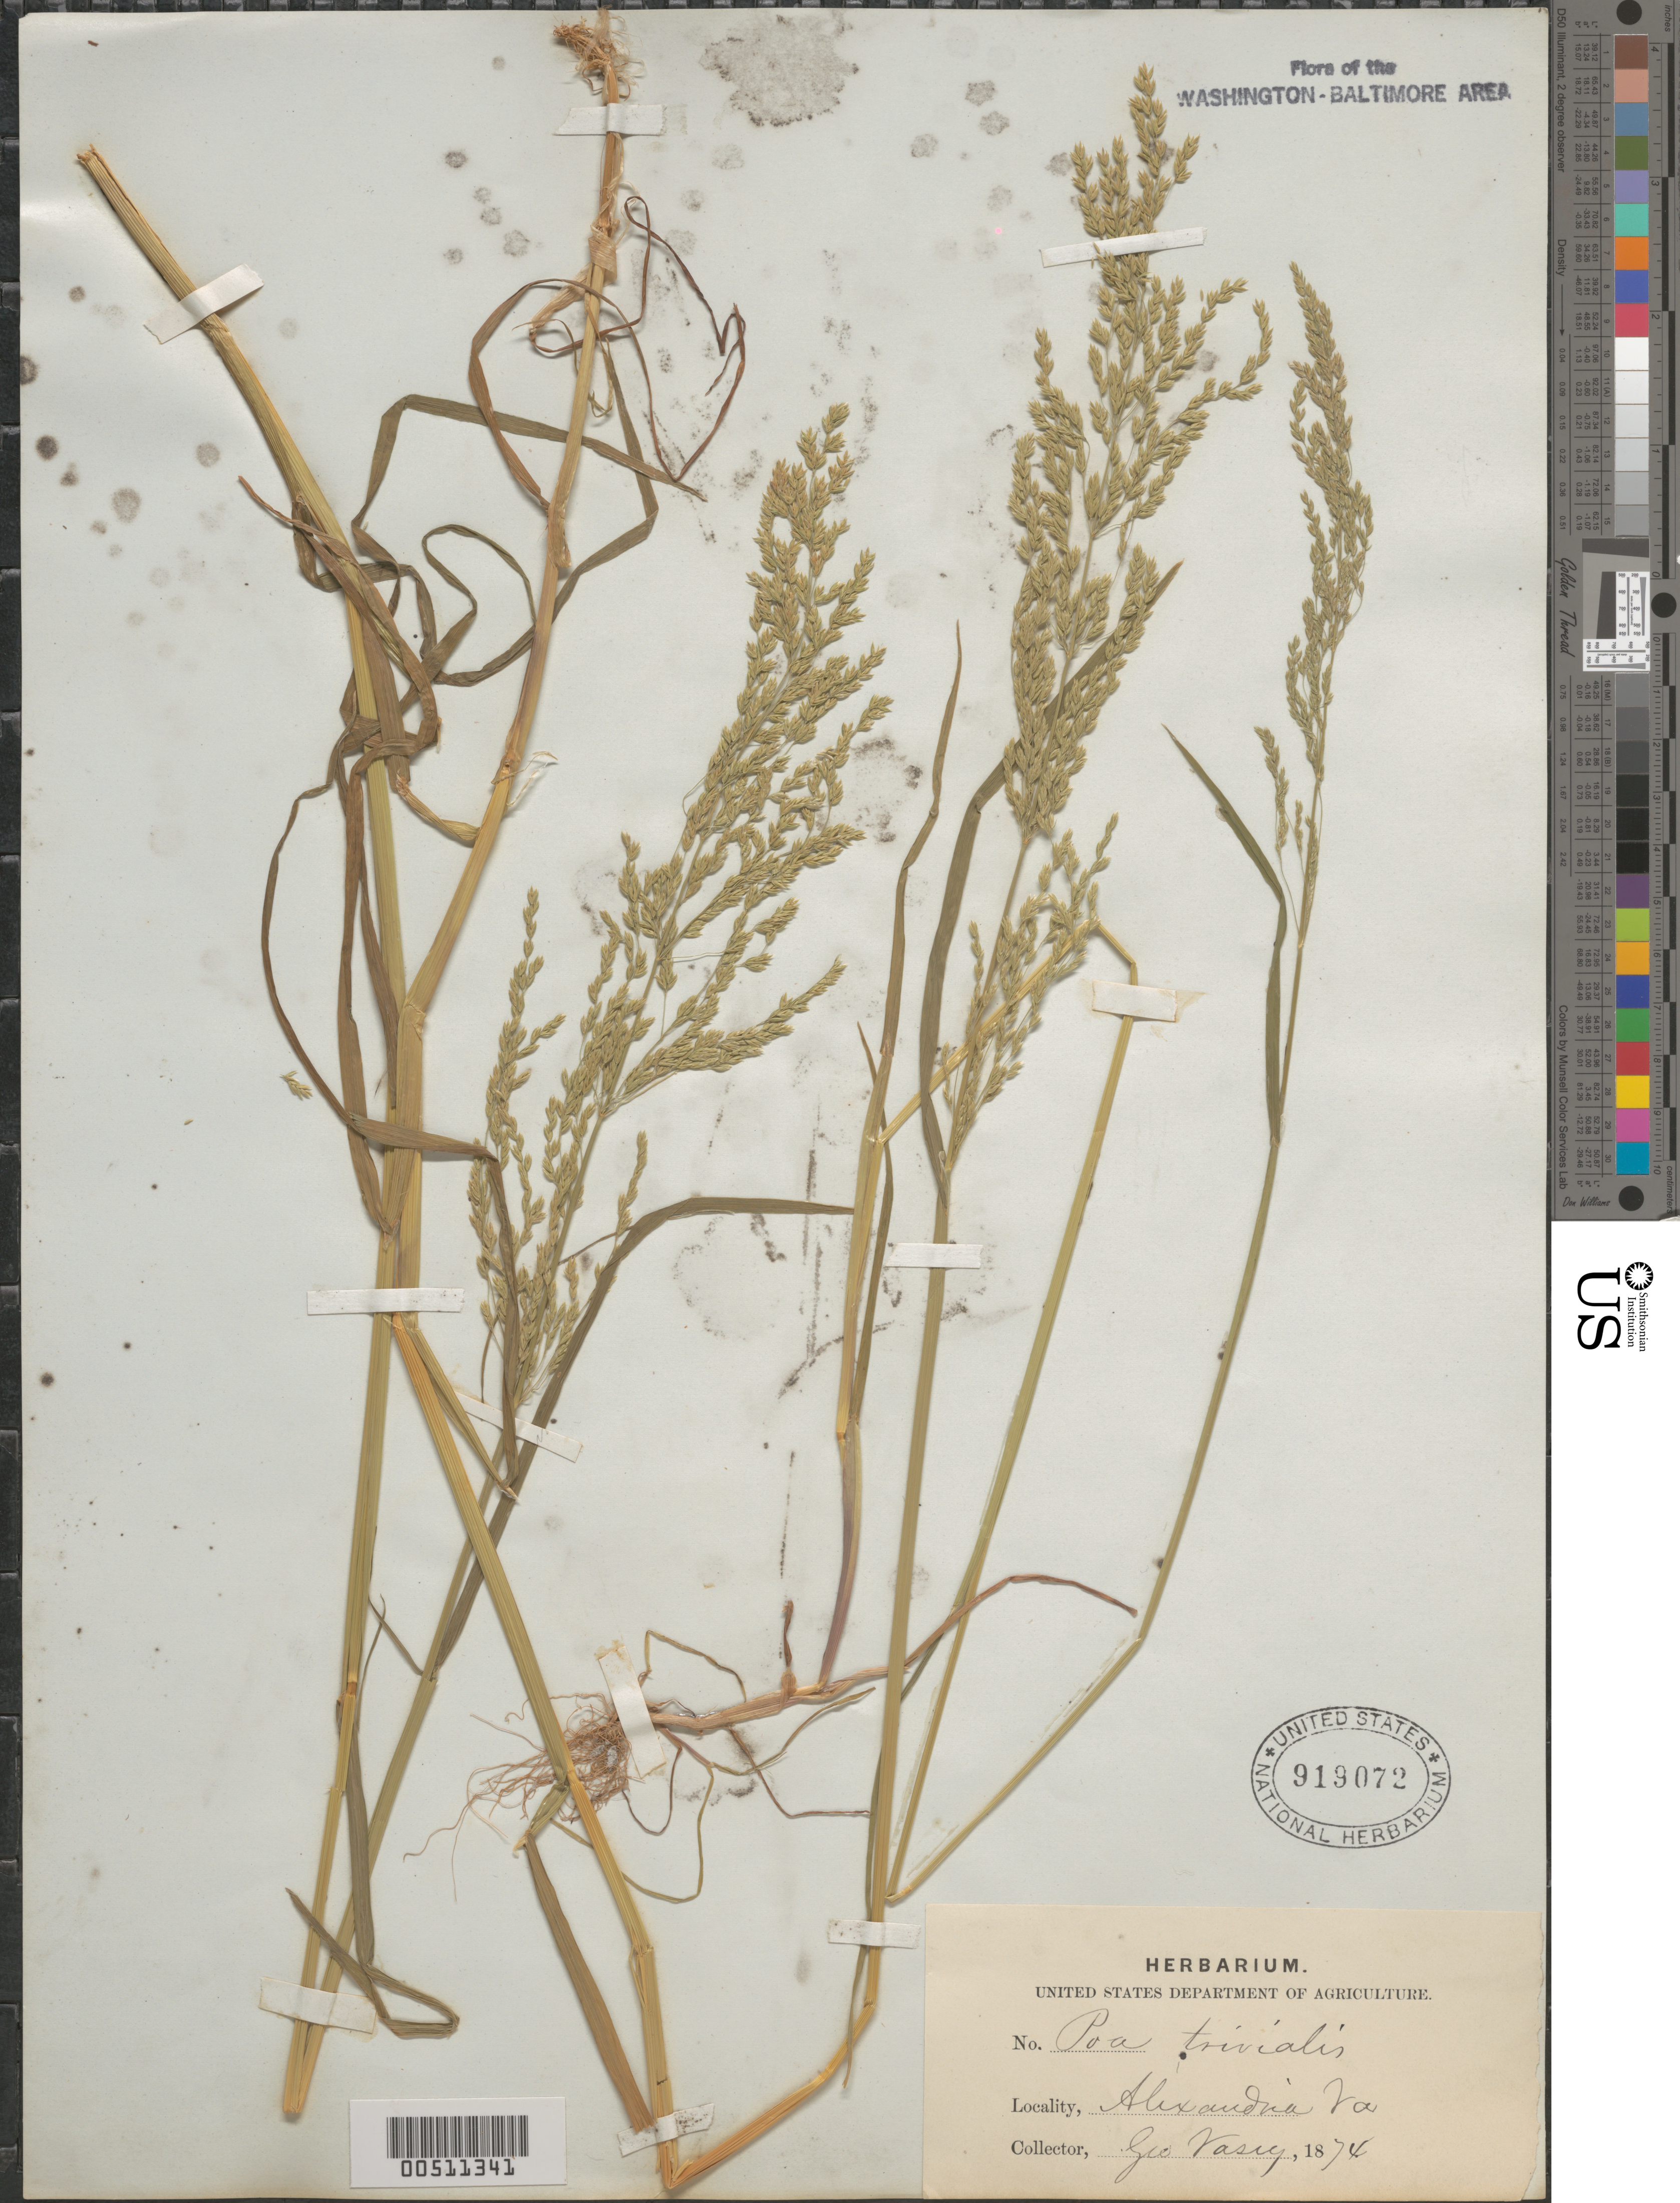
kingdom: Plantae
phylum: Tracheophyta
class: Liliopsida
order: Poales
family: Poaceae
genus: Poa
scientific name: Poa trivialis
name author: L.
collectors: G. Vasey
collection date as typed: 1874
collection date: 1874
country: United States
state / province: Virginia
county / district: City of Alexandria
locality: Alexandria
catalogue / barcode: US 919072